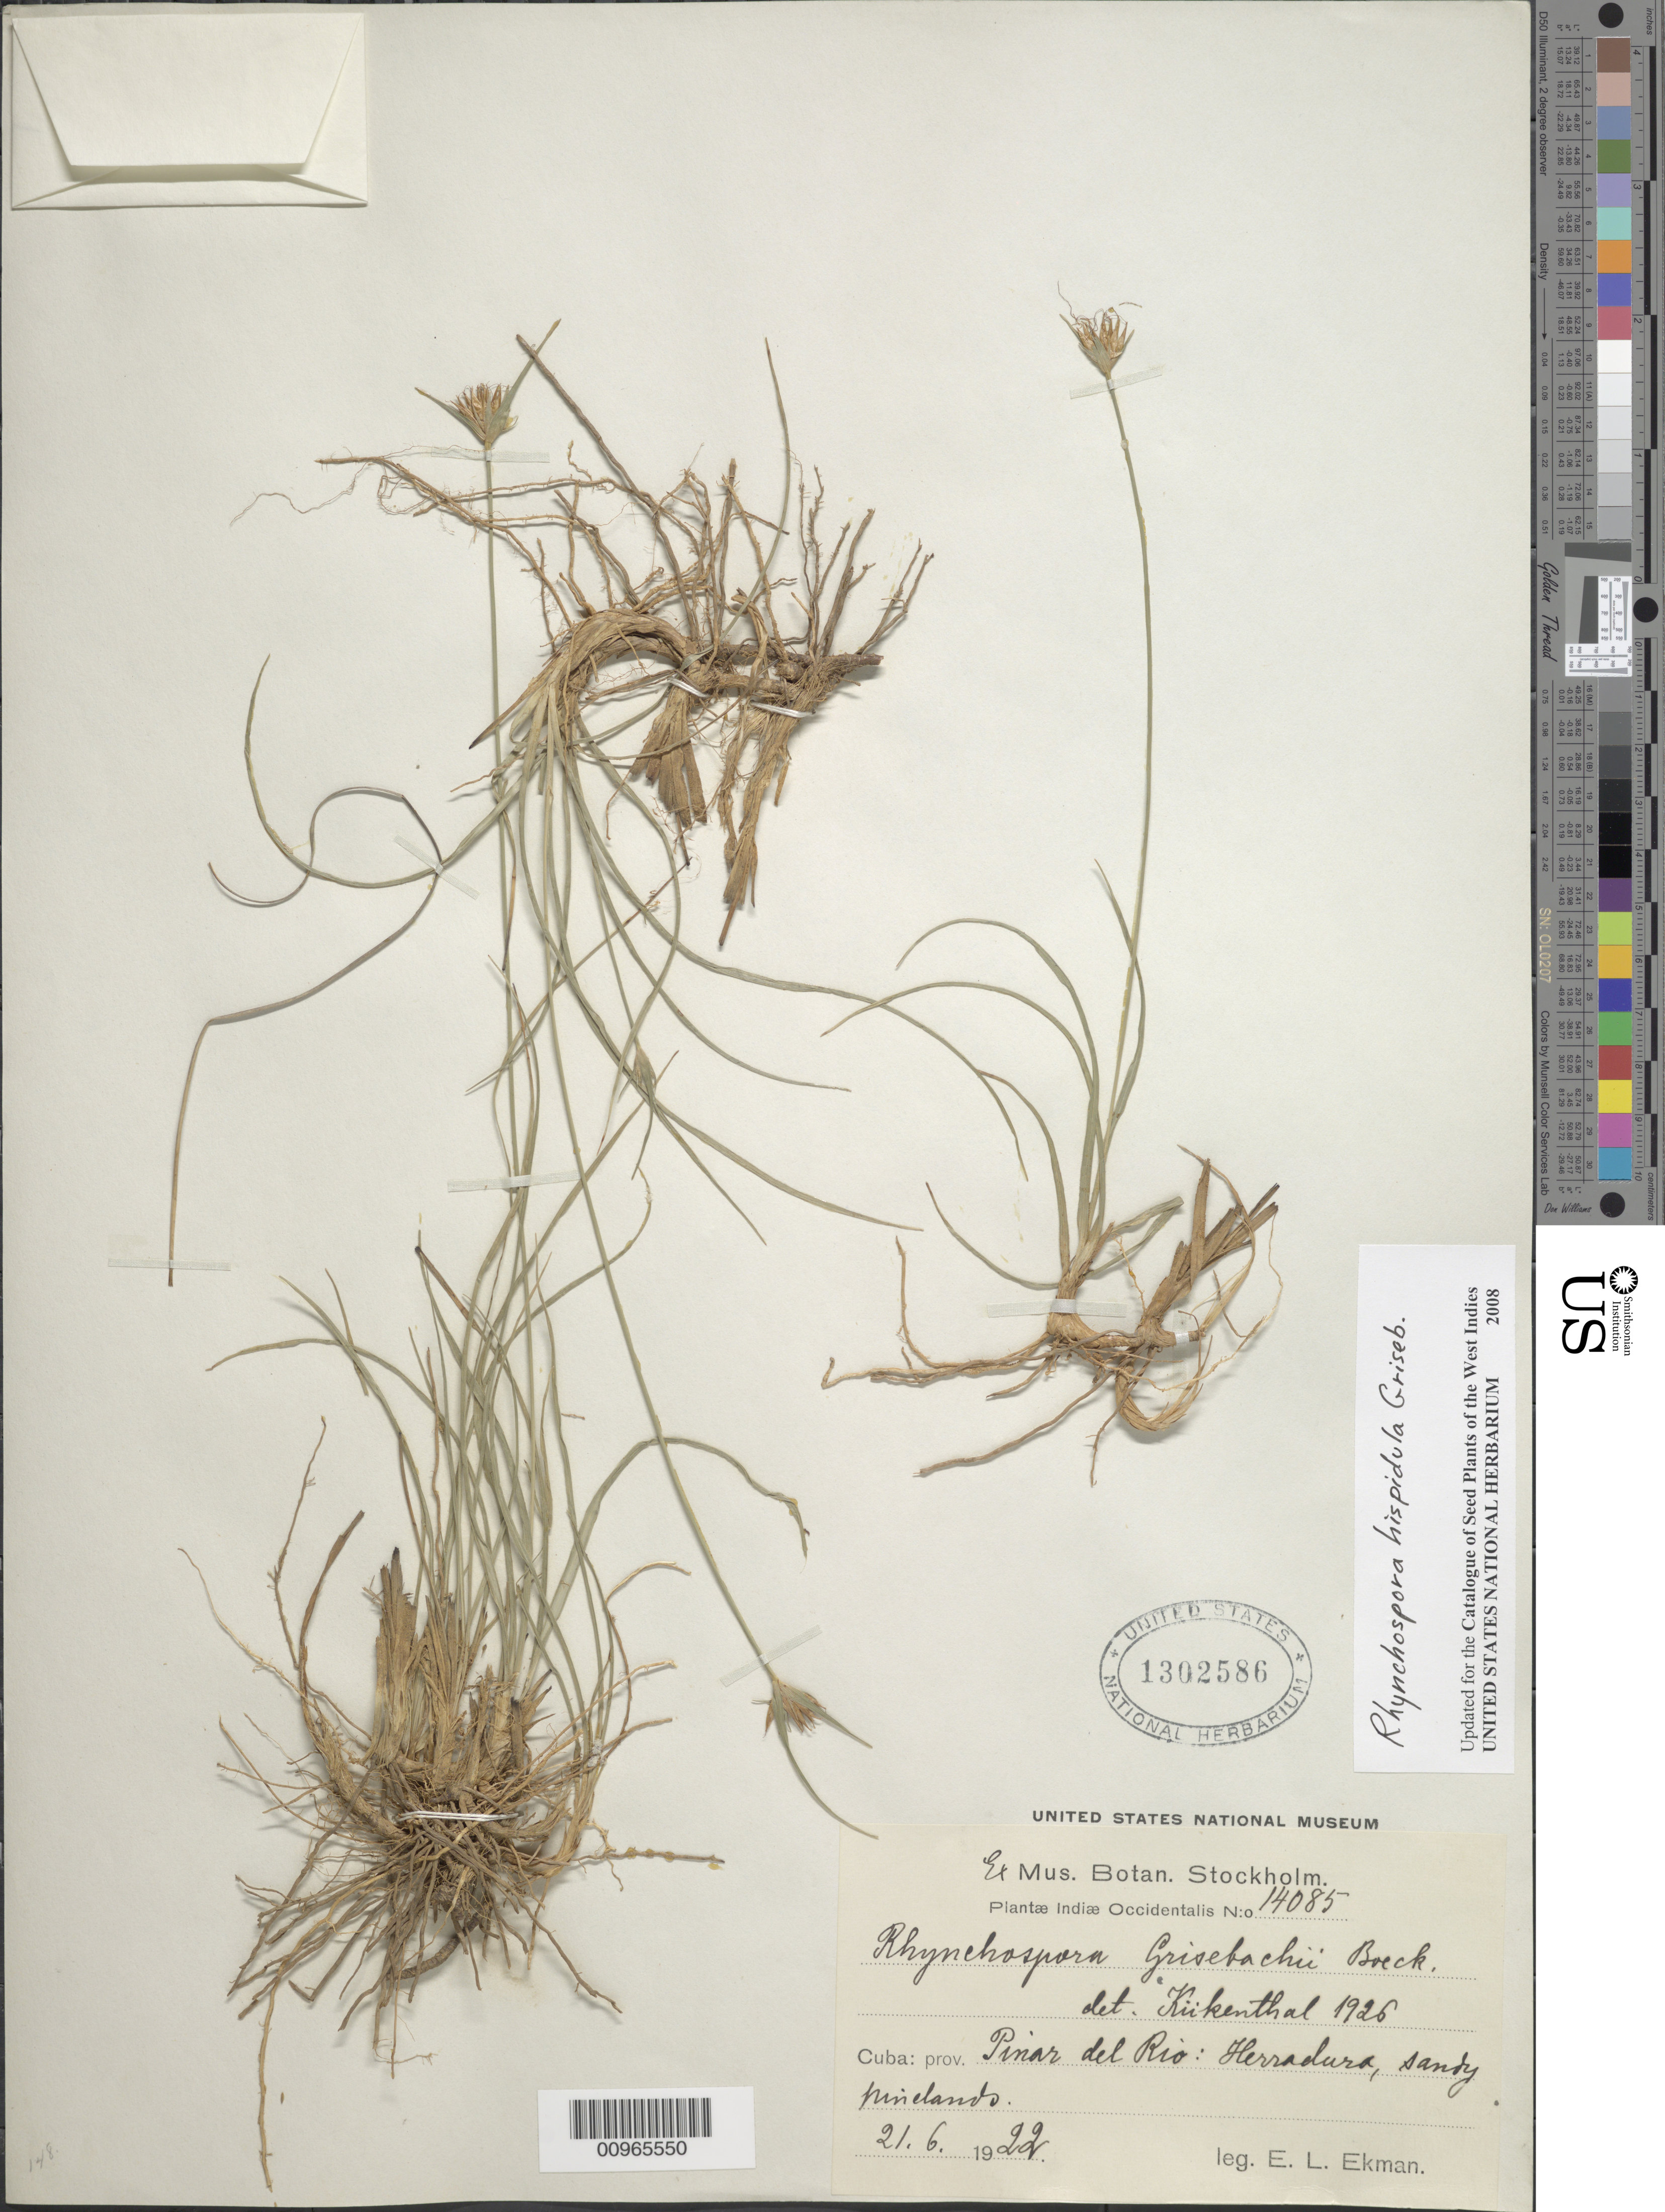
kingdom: Plantae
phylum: Tracheophyta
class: Liliopsida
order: Poales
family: Cyperaceae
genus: Rhynchospora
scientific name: Rhynchospora hispidula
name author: Griseb.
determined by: Strong, M. T., (US), Smithsonian Institution - National Museum of Natural History (UNITED STATES)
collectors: E. L. Ekman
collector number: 14085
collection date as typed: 21 Jun 1922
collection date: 1922-06-21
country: Cuba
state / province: Pinar del Rio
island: Cuba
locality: Herradura, sandy pinelands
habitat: Sandy pinelands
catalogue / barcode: US 1302586